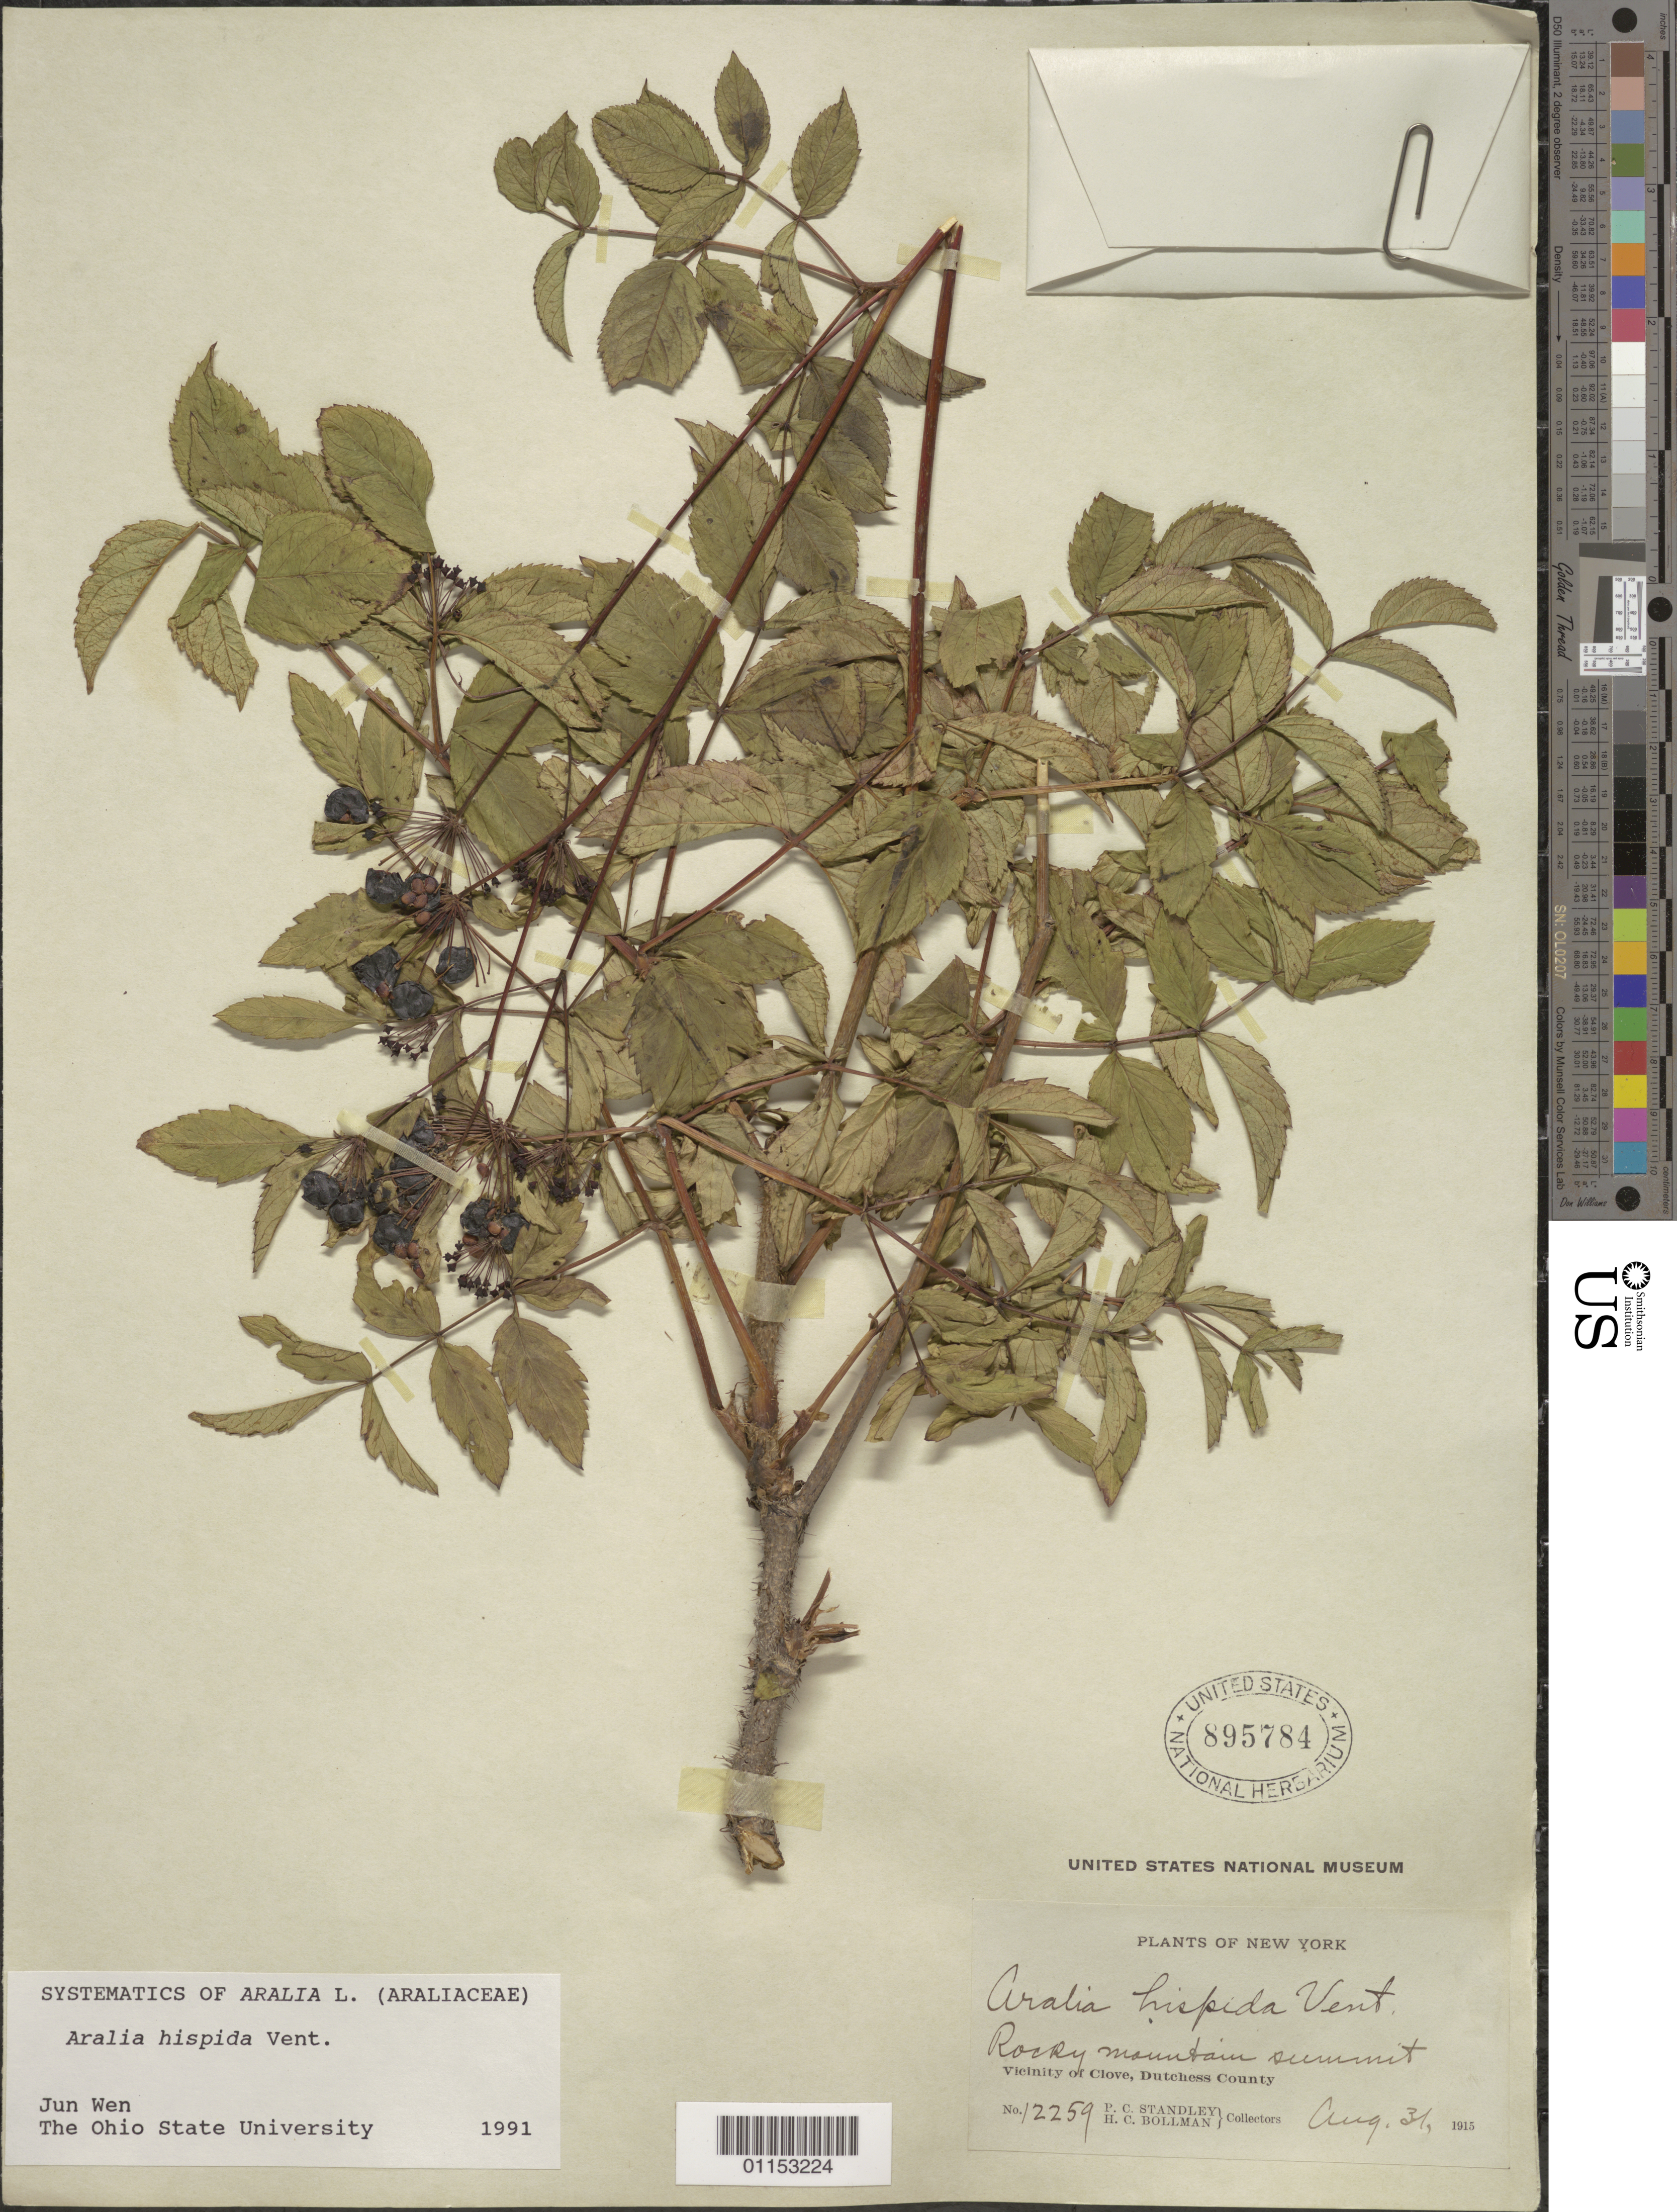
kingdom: Plantae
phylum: Tracheophyta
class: Magnoliopsida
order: Apiales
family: Araliaceae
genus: Aralia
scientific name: Aralia hispida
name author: Vent.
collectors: P. C. Standley & H. C. Bollman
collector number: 12259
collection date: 1915-08-31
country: United States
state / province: New York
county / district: Dutchess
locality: Vicinity of Clove.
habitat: Rocky Mt Summit.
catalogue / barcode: US 895784